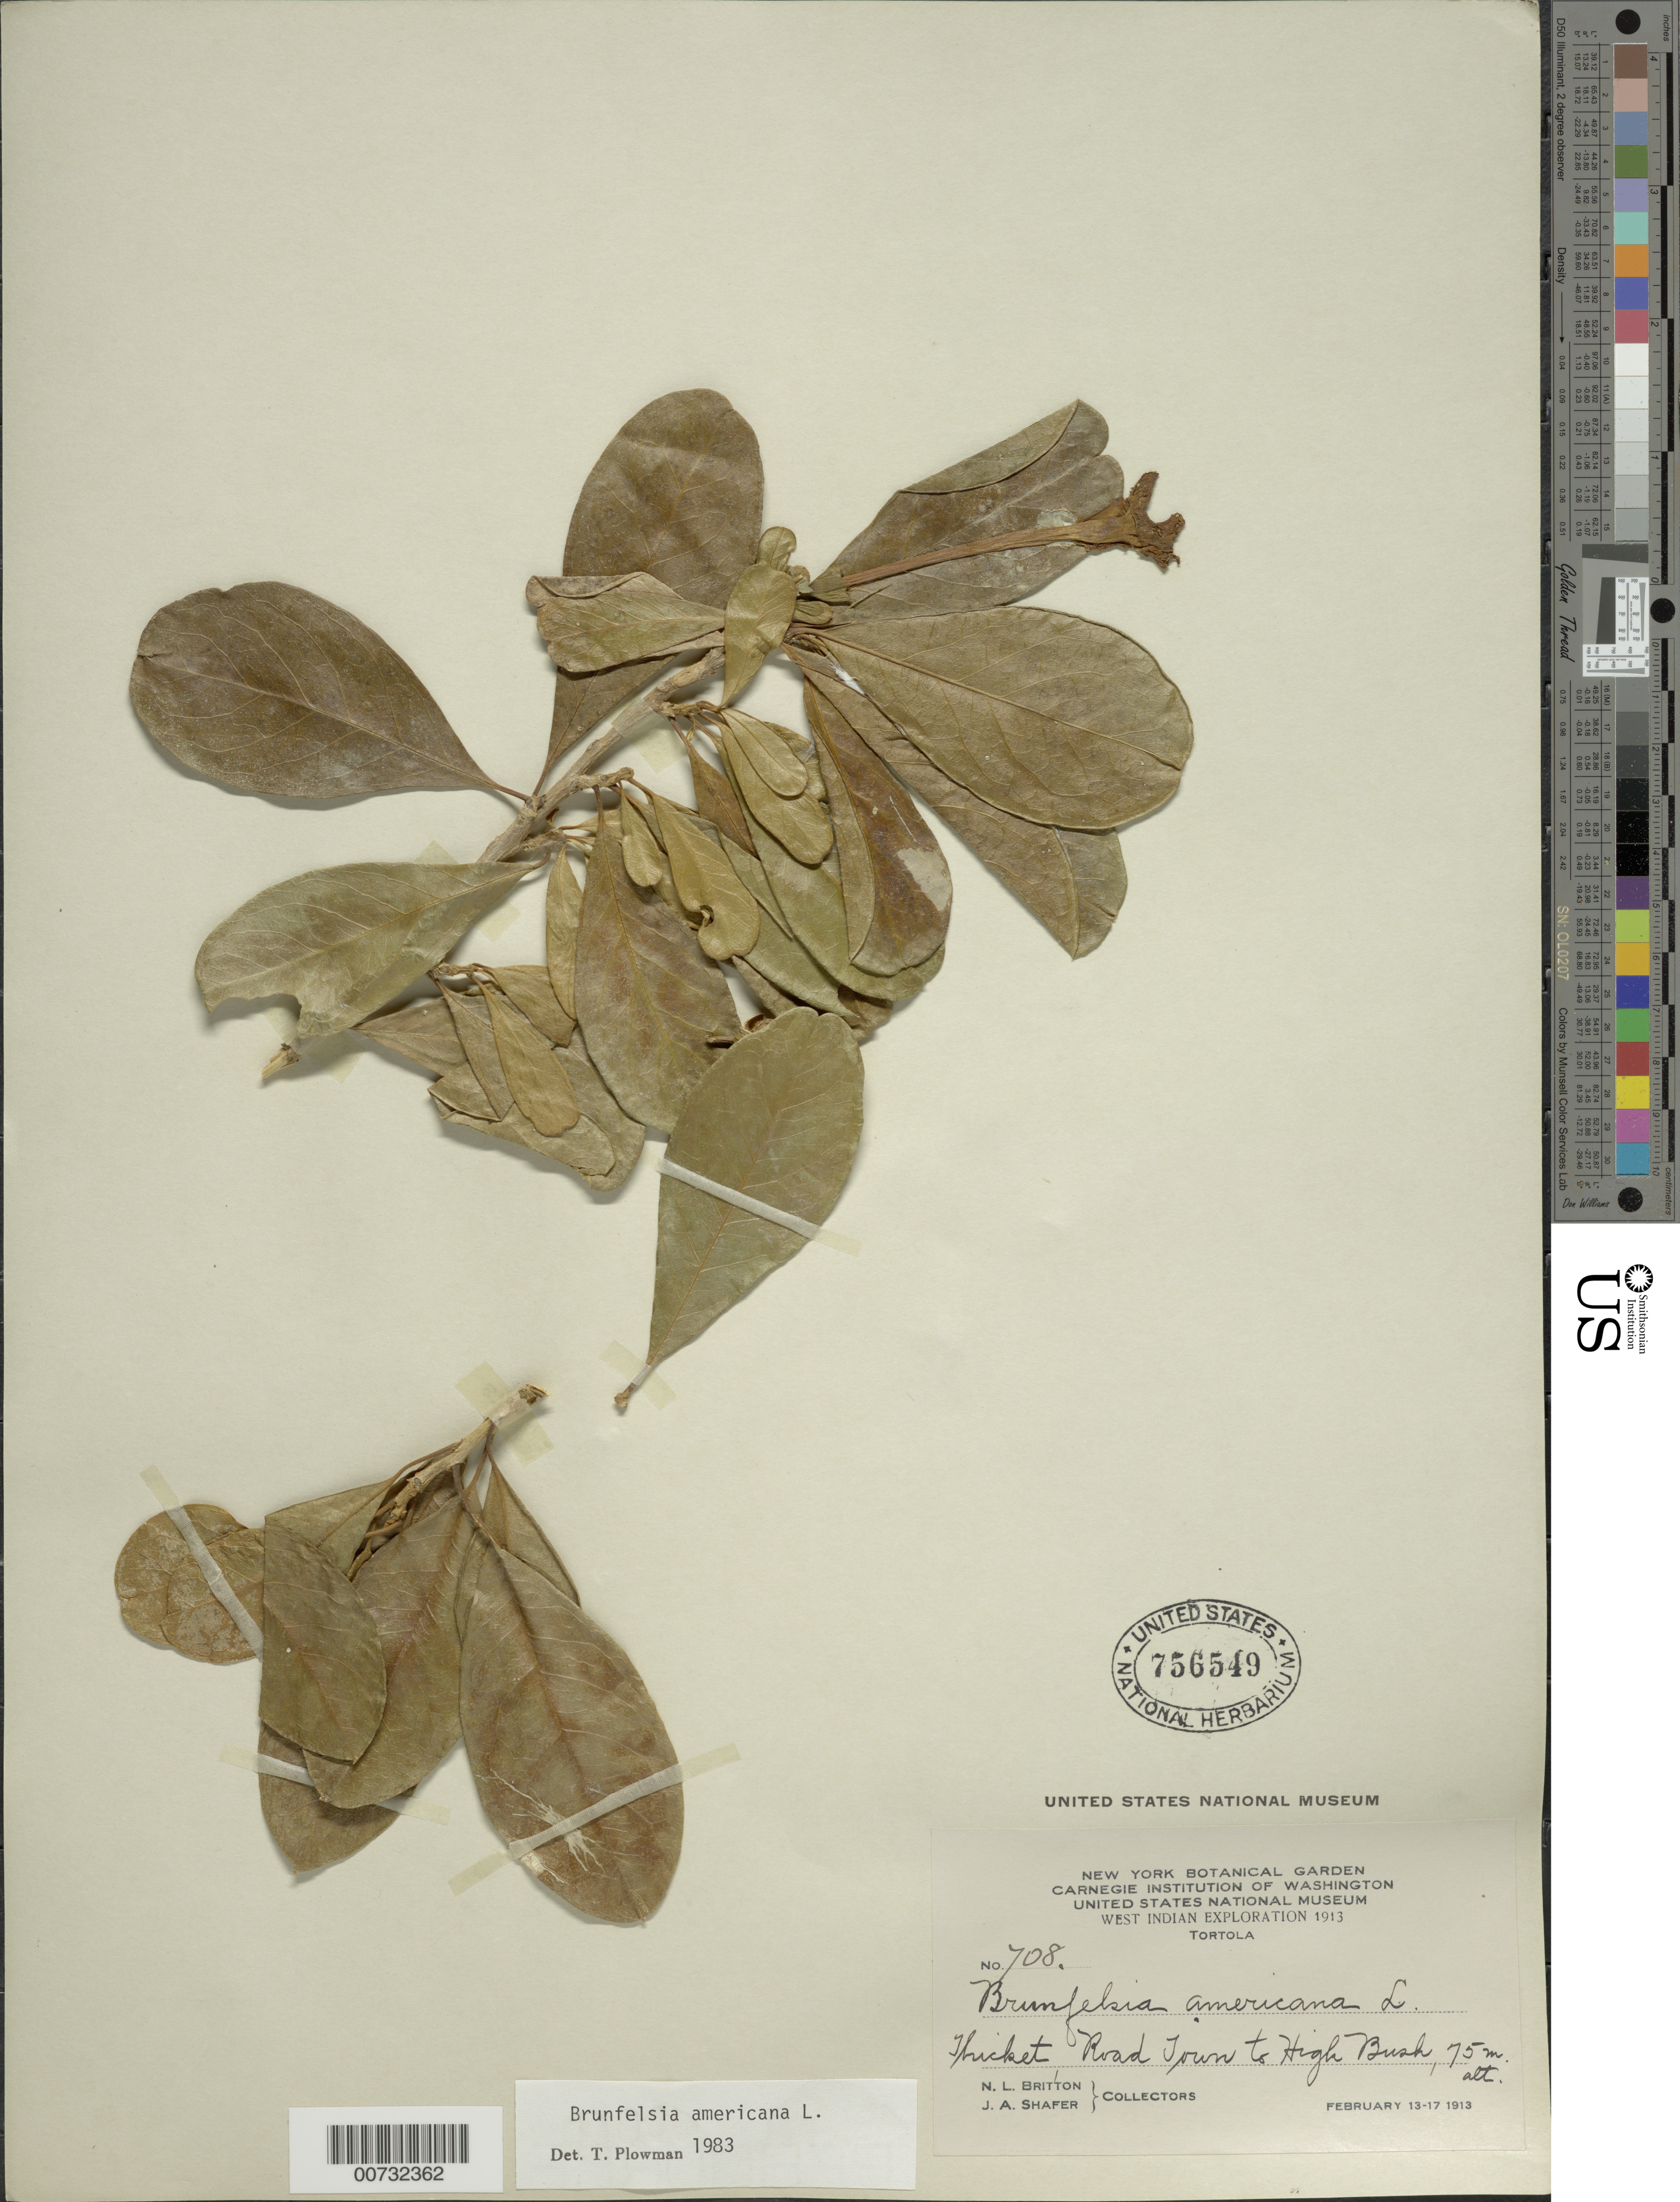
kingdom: Plantae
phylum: Tracheophyta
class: Magnoliopsida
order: Solanales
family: Solanaceae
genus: Brunfelsia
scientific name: Brunfelsia americana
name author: L.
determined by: Plowman, Timothy C.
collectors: N. Britton & J. A. Shafer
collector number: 708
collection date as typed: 13 Feb 1913 to 17 Feb 1913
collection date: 1913-02-13/1913-02-17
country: British Virgin Islands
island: Tortola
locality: Road Town to High Bush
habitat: Thicket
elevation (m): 75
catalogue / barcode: US 756549